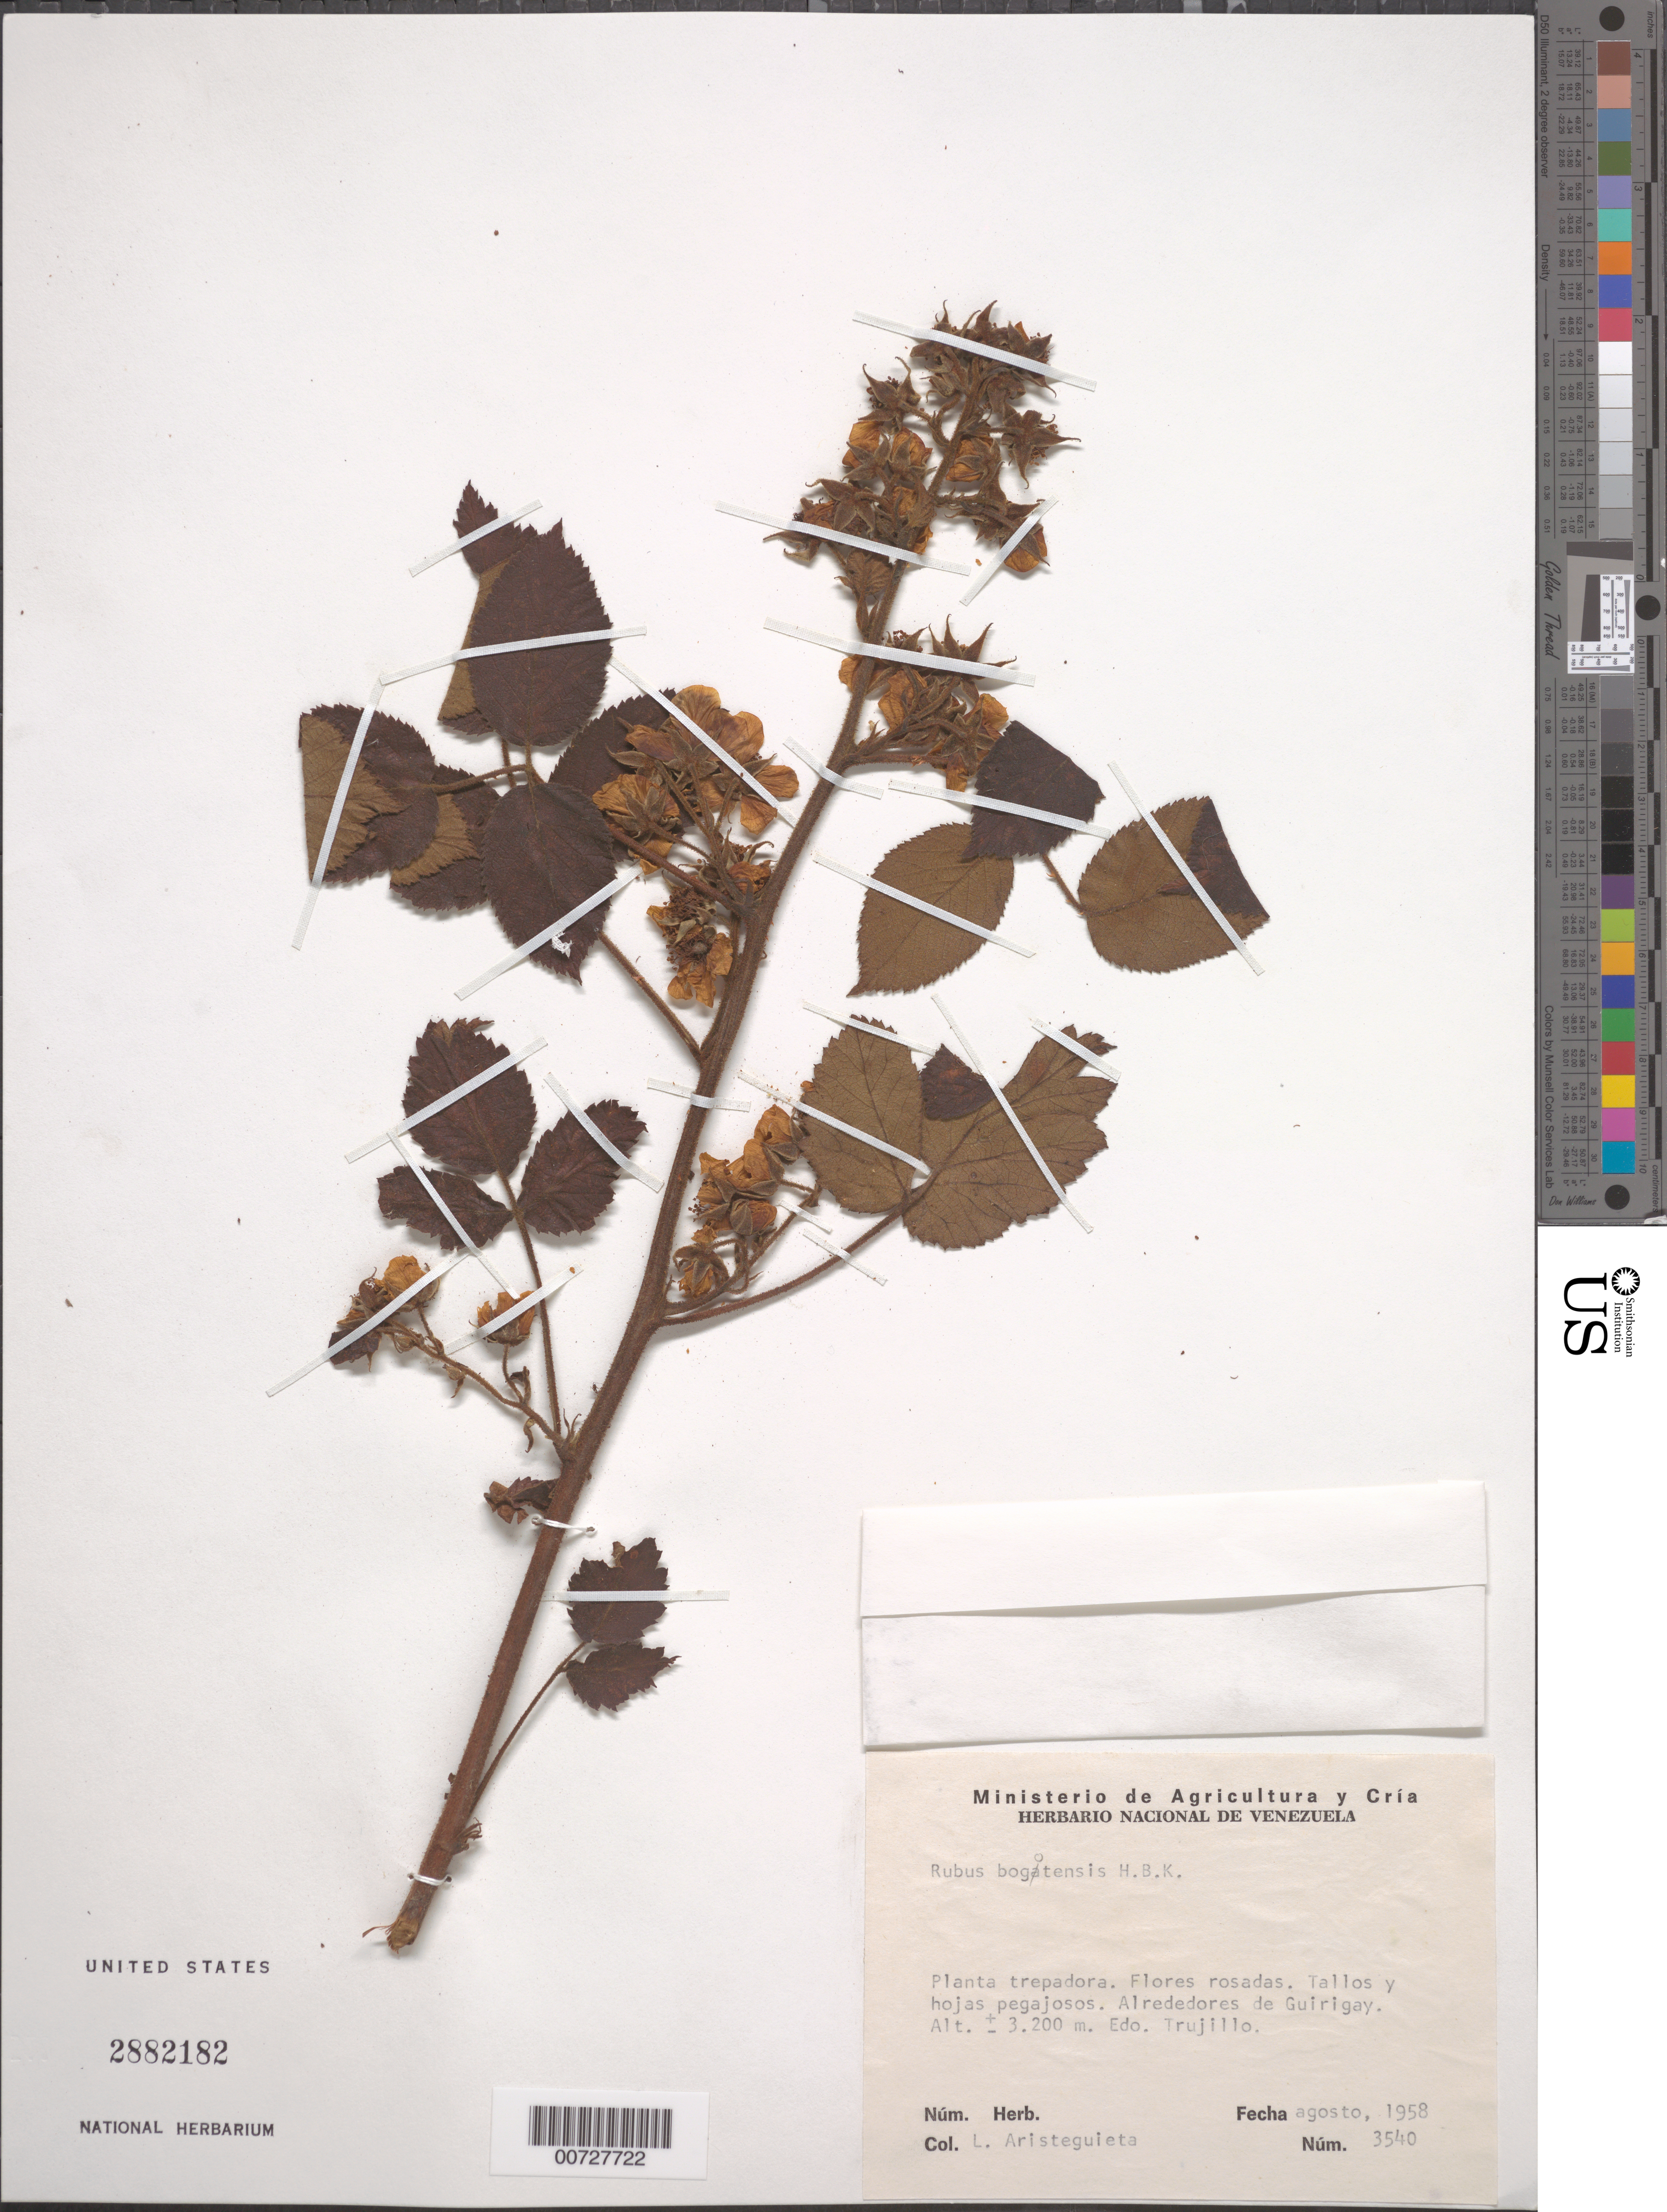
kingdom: Plantae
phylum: Tracheophyta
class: Magnoliopsida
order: Rosales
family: Rosaceae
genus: Rubus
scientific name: Rubus bogotensis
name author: Kunth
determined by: Aristeguieta, L.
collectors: L. Aristeguieta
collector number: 3540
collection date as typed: Aug 1958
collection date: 1958-08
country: Venezuela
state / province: Trujillo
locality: Alrededores de Guirigay.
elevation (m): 3200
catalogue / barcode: US 2882182